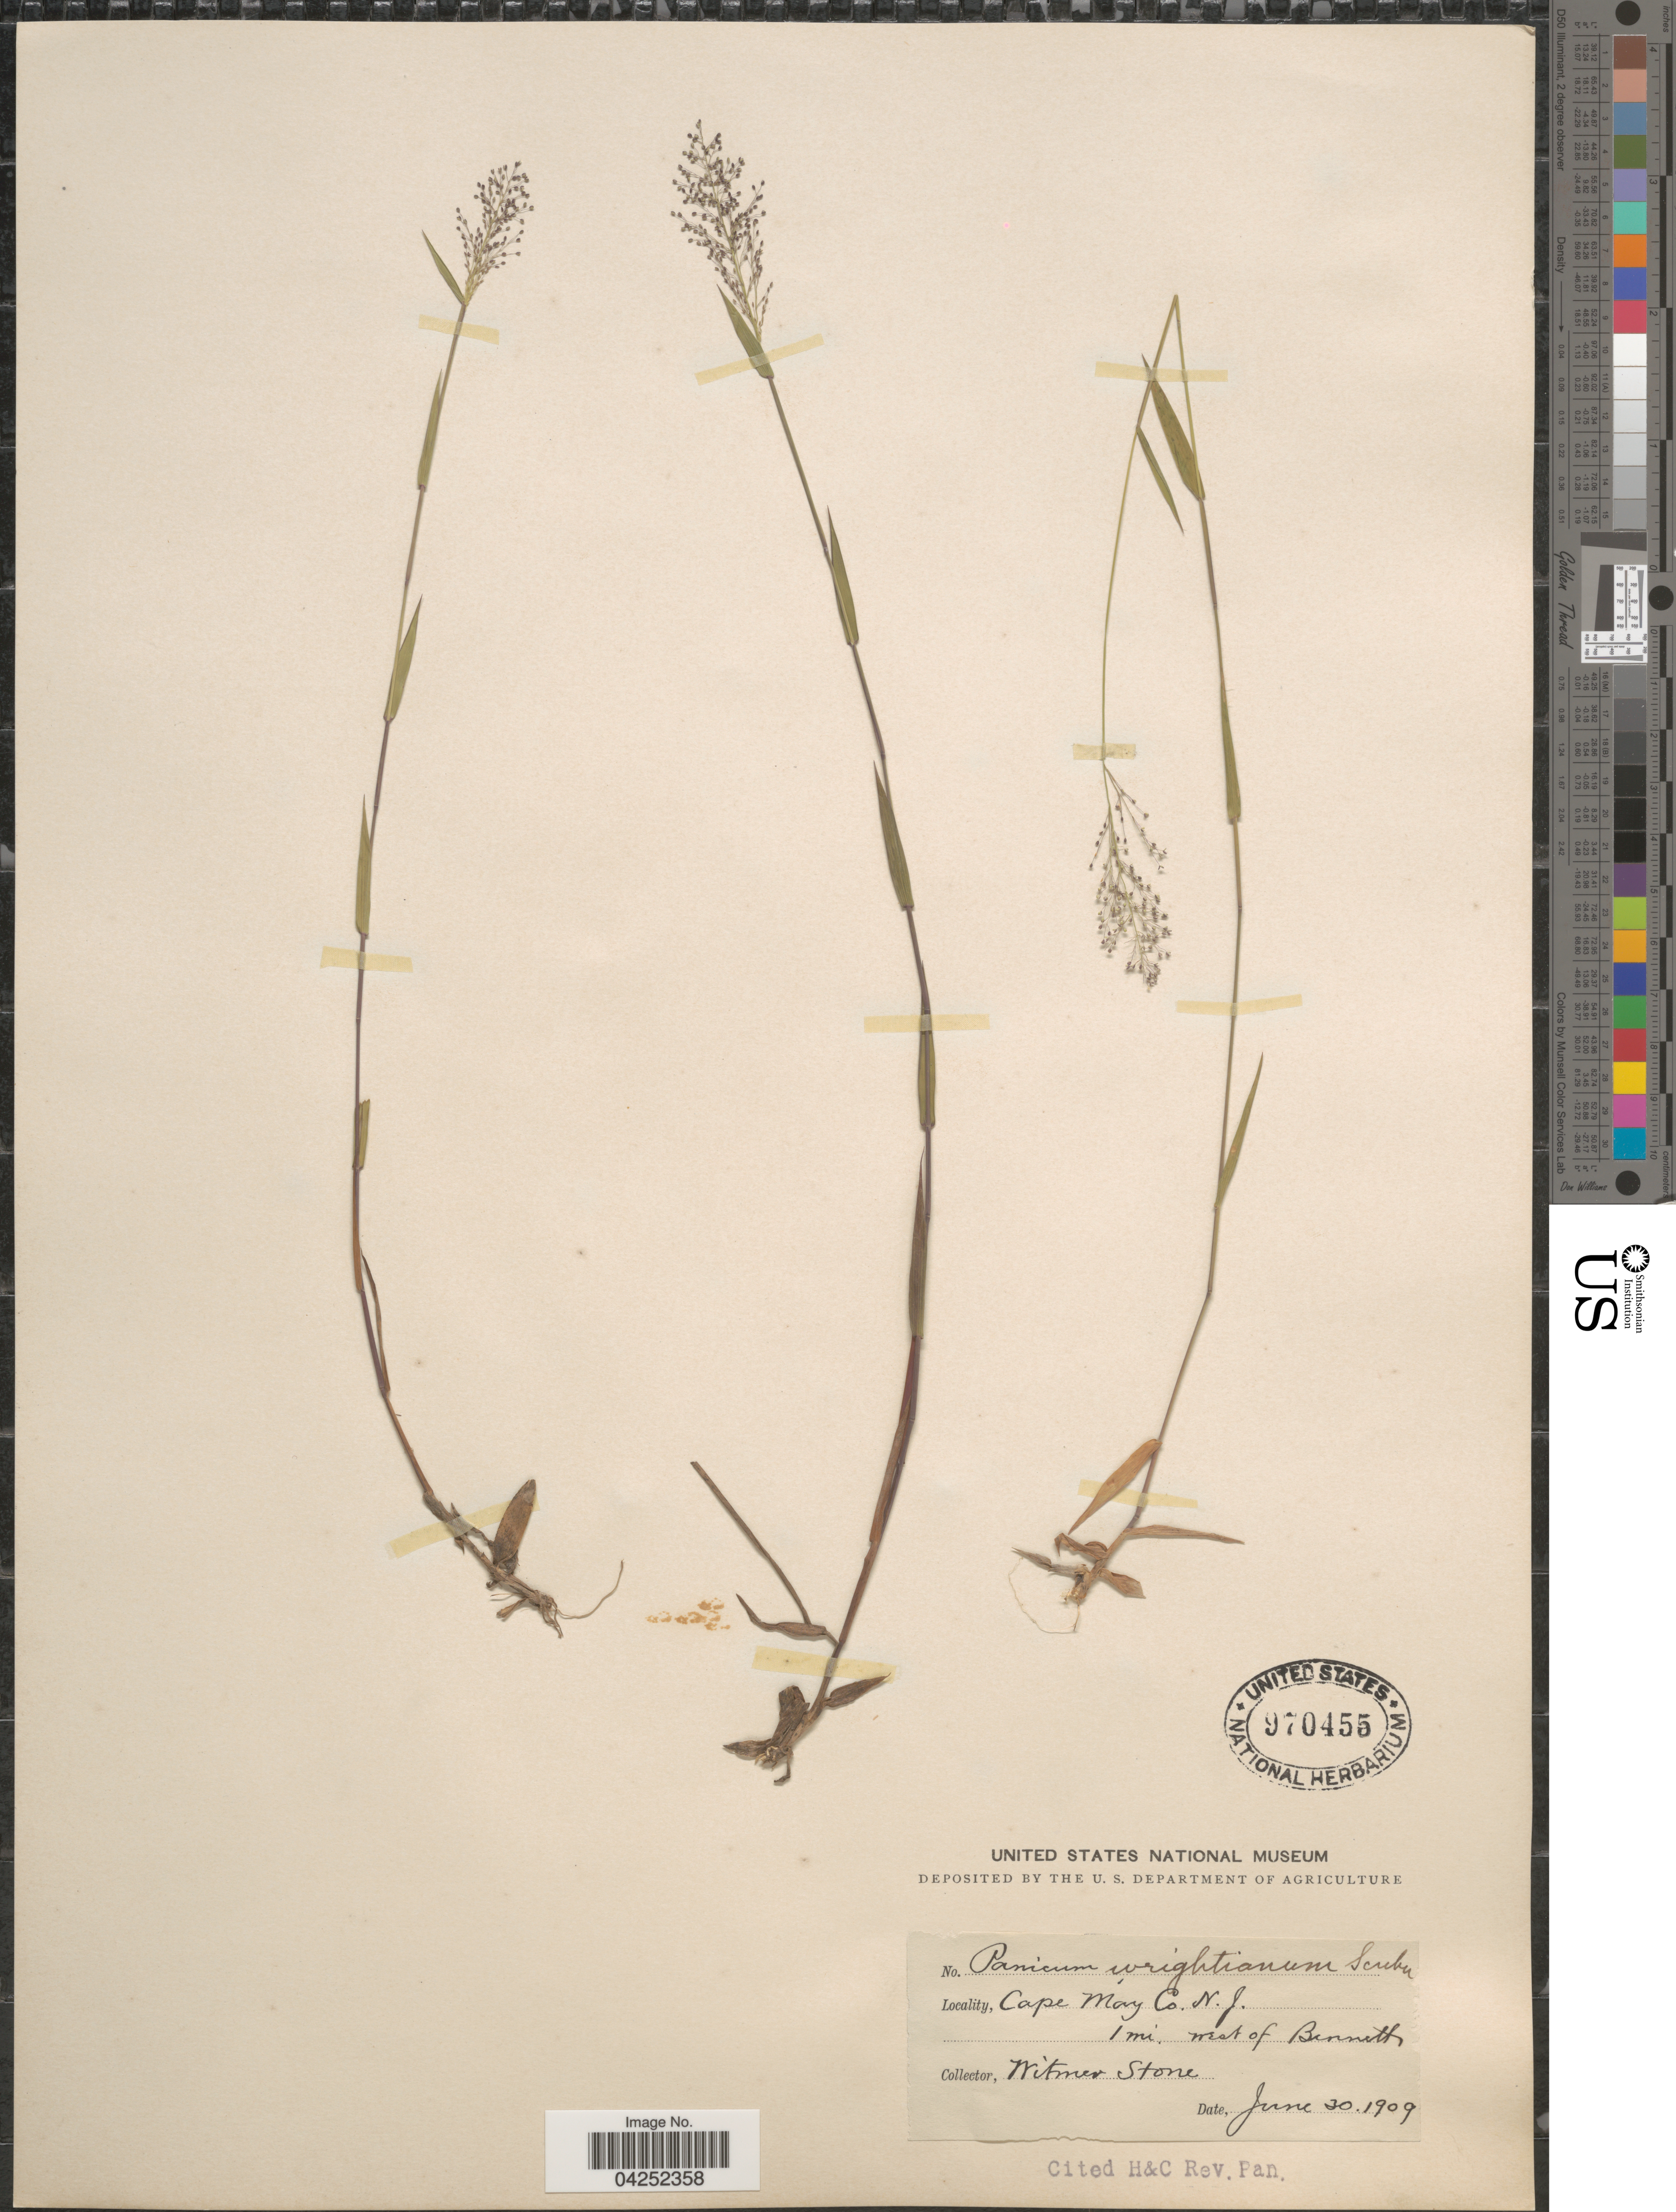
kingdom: Plantae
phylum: Tracheophyta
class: Liliopsida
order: Poales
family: Poaceae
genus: Dichanthelium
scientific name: Dichanthelium acuminatum var. longiligulatum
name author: (Nash) Gould & C.A. Clark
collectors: W. Stone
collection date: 1909-06-30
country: United States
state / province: New Jersey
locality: Cape May Co. 1 mi. west of Bennett.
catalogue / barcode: US 970455